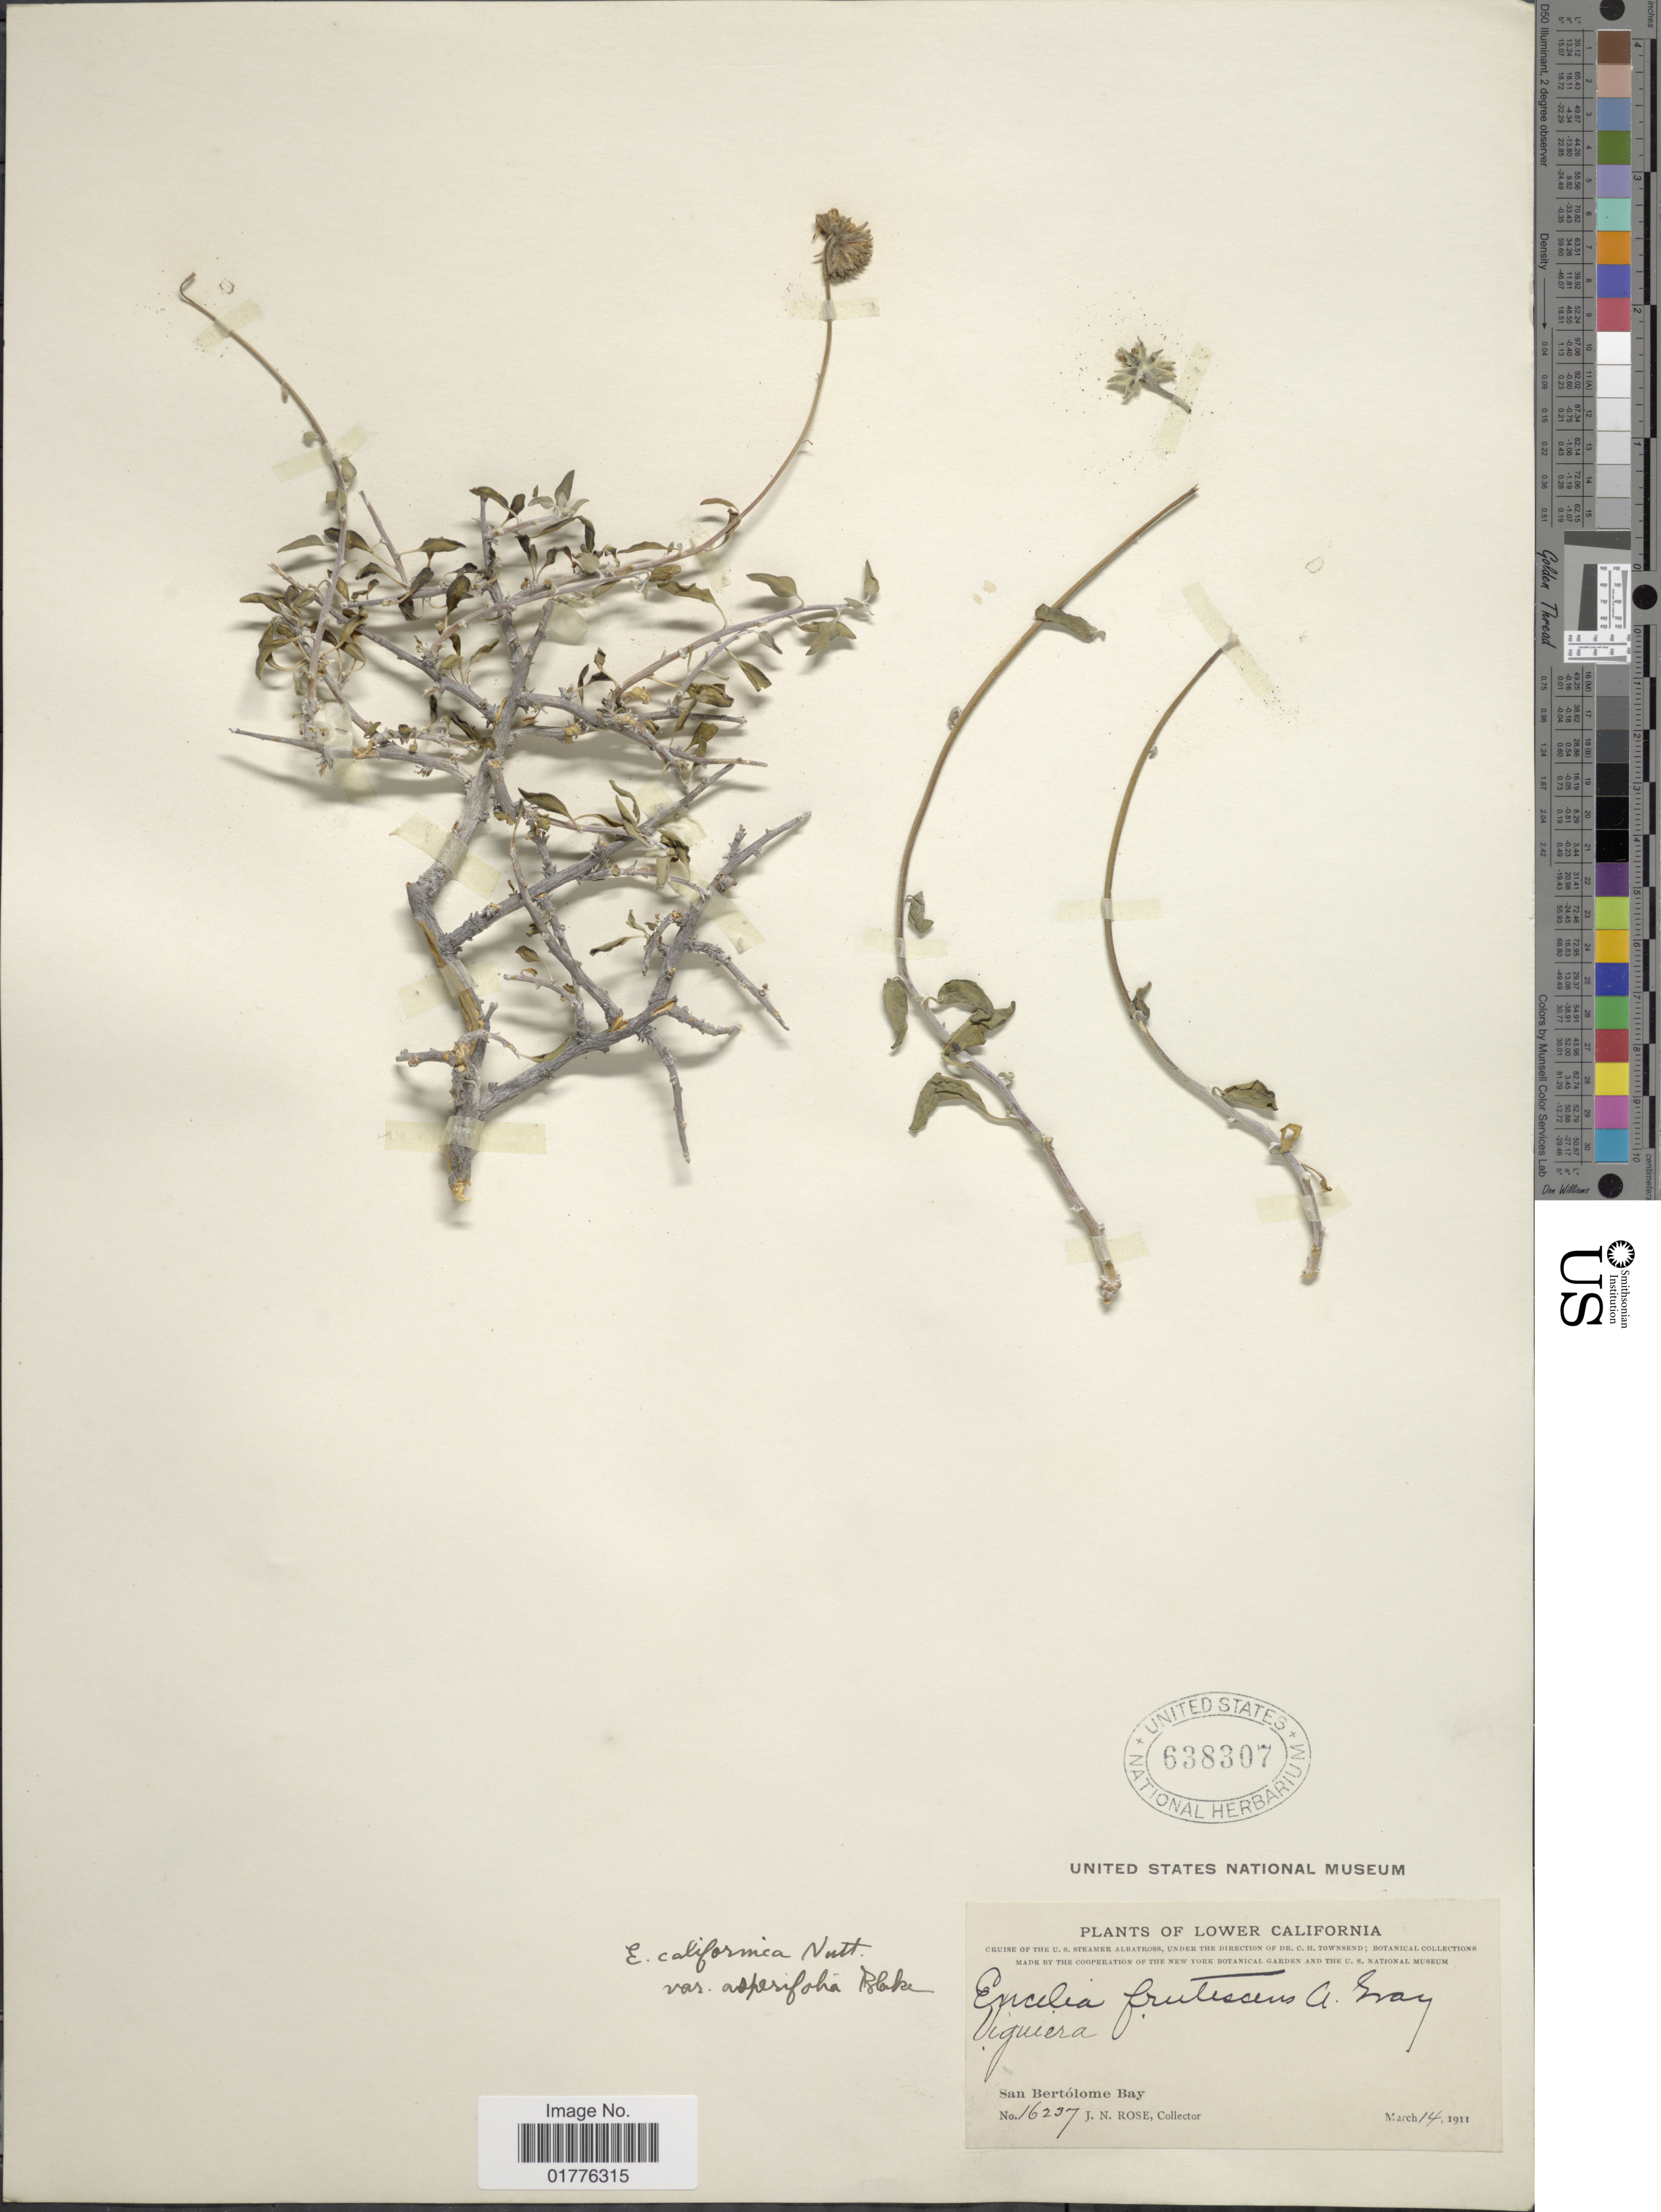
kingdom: Plantae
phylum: Tracheophyta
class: Magnoliopsida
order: Asterales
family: Asteraceae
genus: Encelia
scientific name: Encelia californica var. asperifolia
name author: S.F. Blake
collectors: J. N. Rose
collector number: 16237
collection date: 1911-03-14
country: Mexico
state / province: Baja California Sur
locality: Lower California, San Bertolome Bay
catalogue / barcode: US 638307